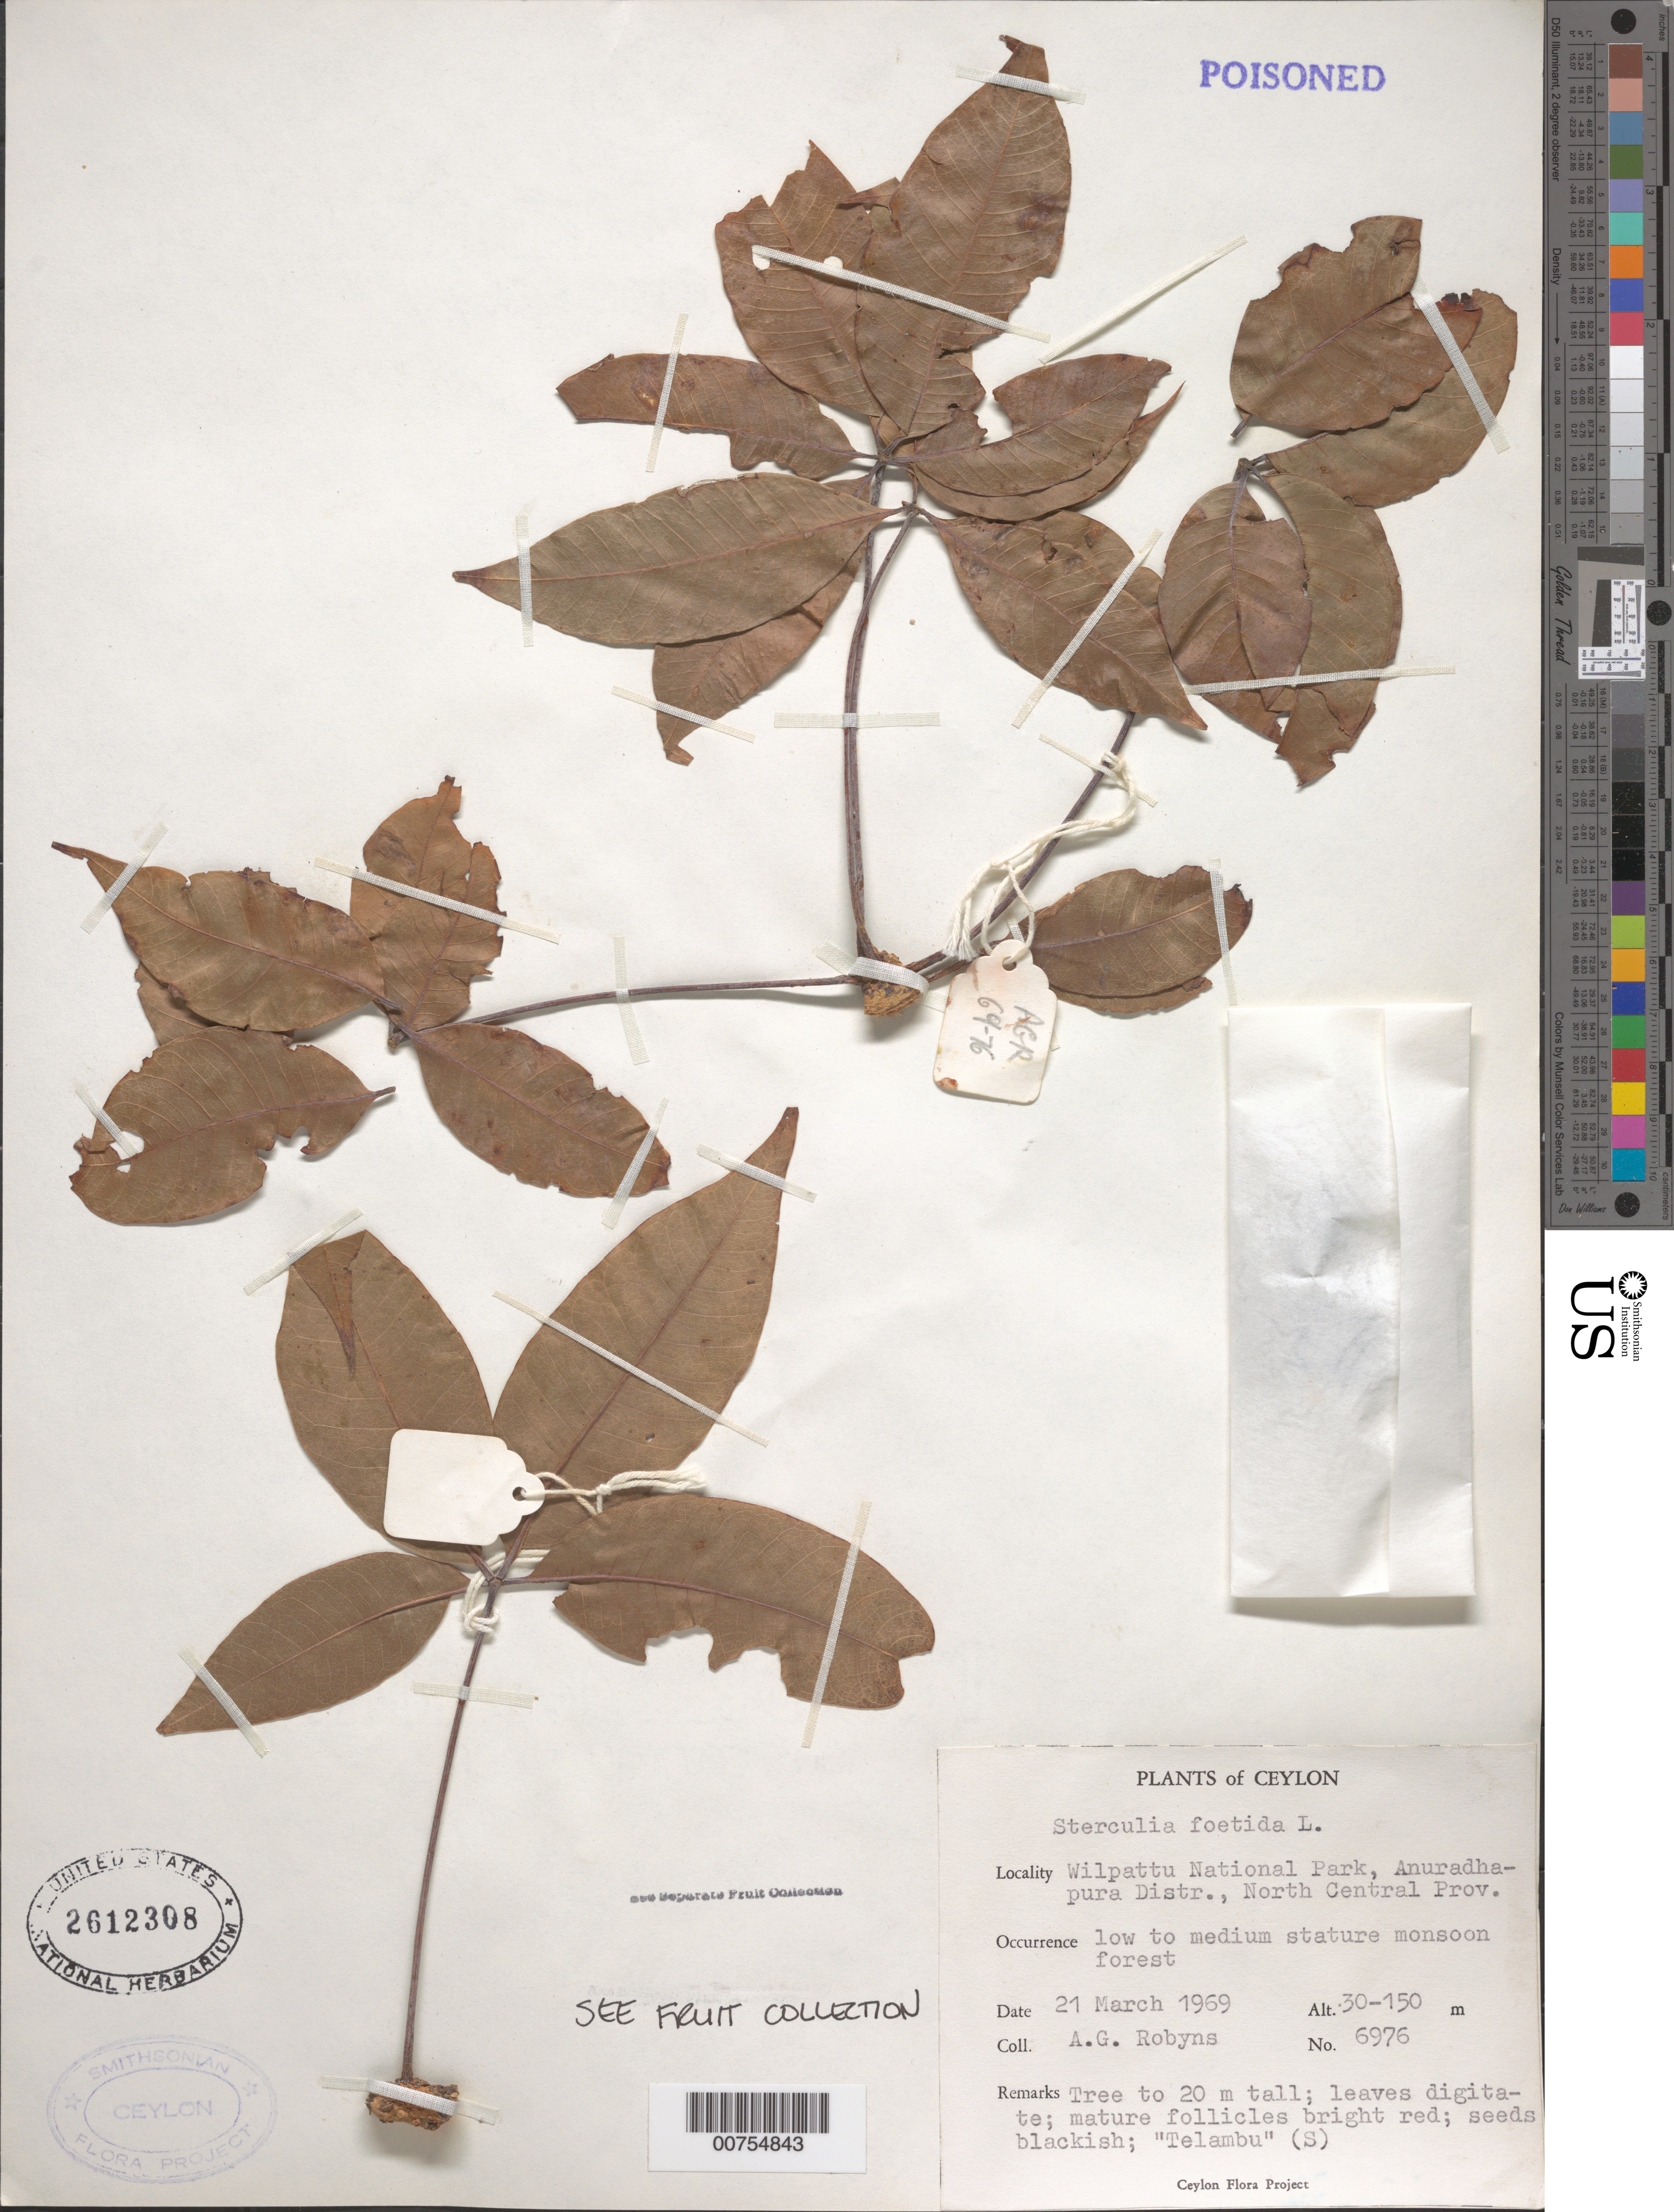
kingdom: Plantae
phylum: Tracheophyta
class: Magnoliopsida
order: Malvales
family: Malvaceae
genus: Sterculia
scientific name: Sterculia foetida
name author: L.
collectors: A. G. Robyns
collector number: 6976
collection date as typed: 21 Mar 1969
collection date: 1969-03-21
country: Sri Lanka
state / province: North Central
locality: Anuradhapura District. Wilpattu National Park.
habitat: Low to medium stature monsoon forest.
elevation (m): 30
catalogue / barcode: US 2612308